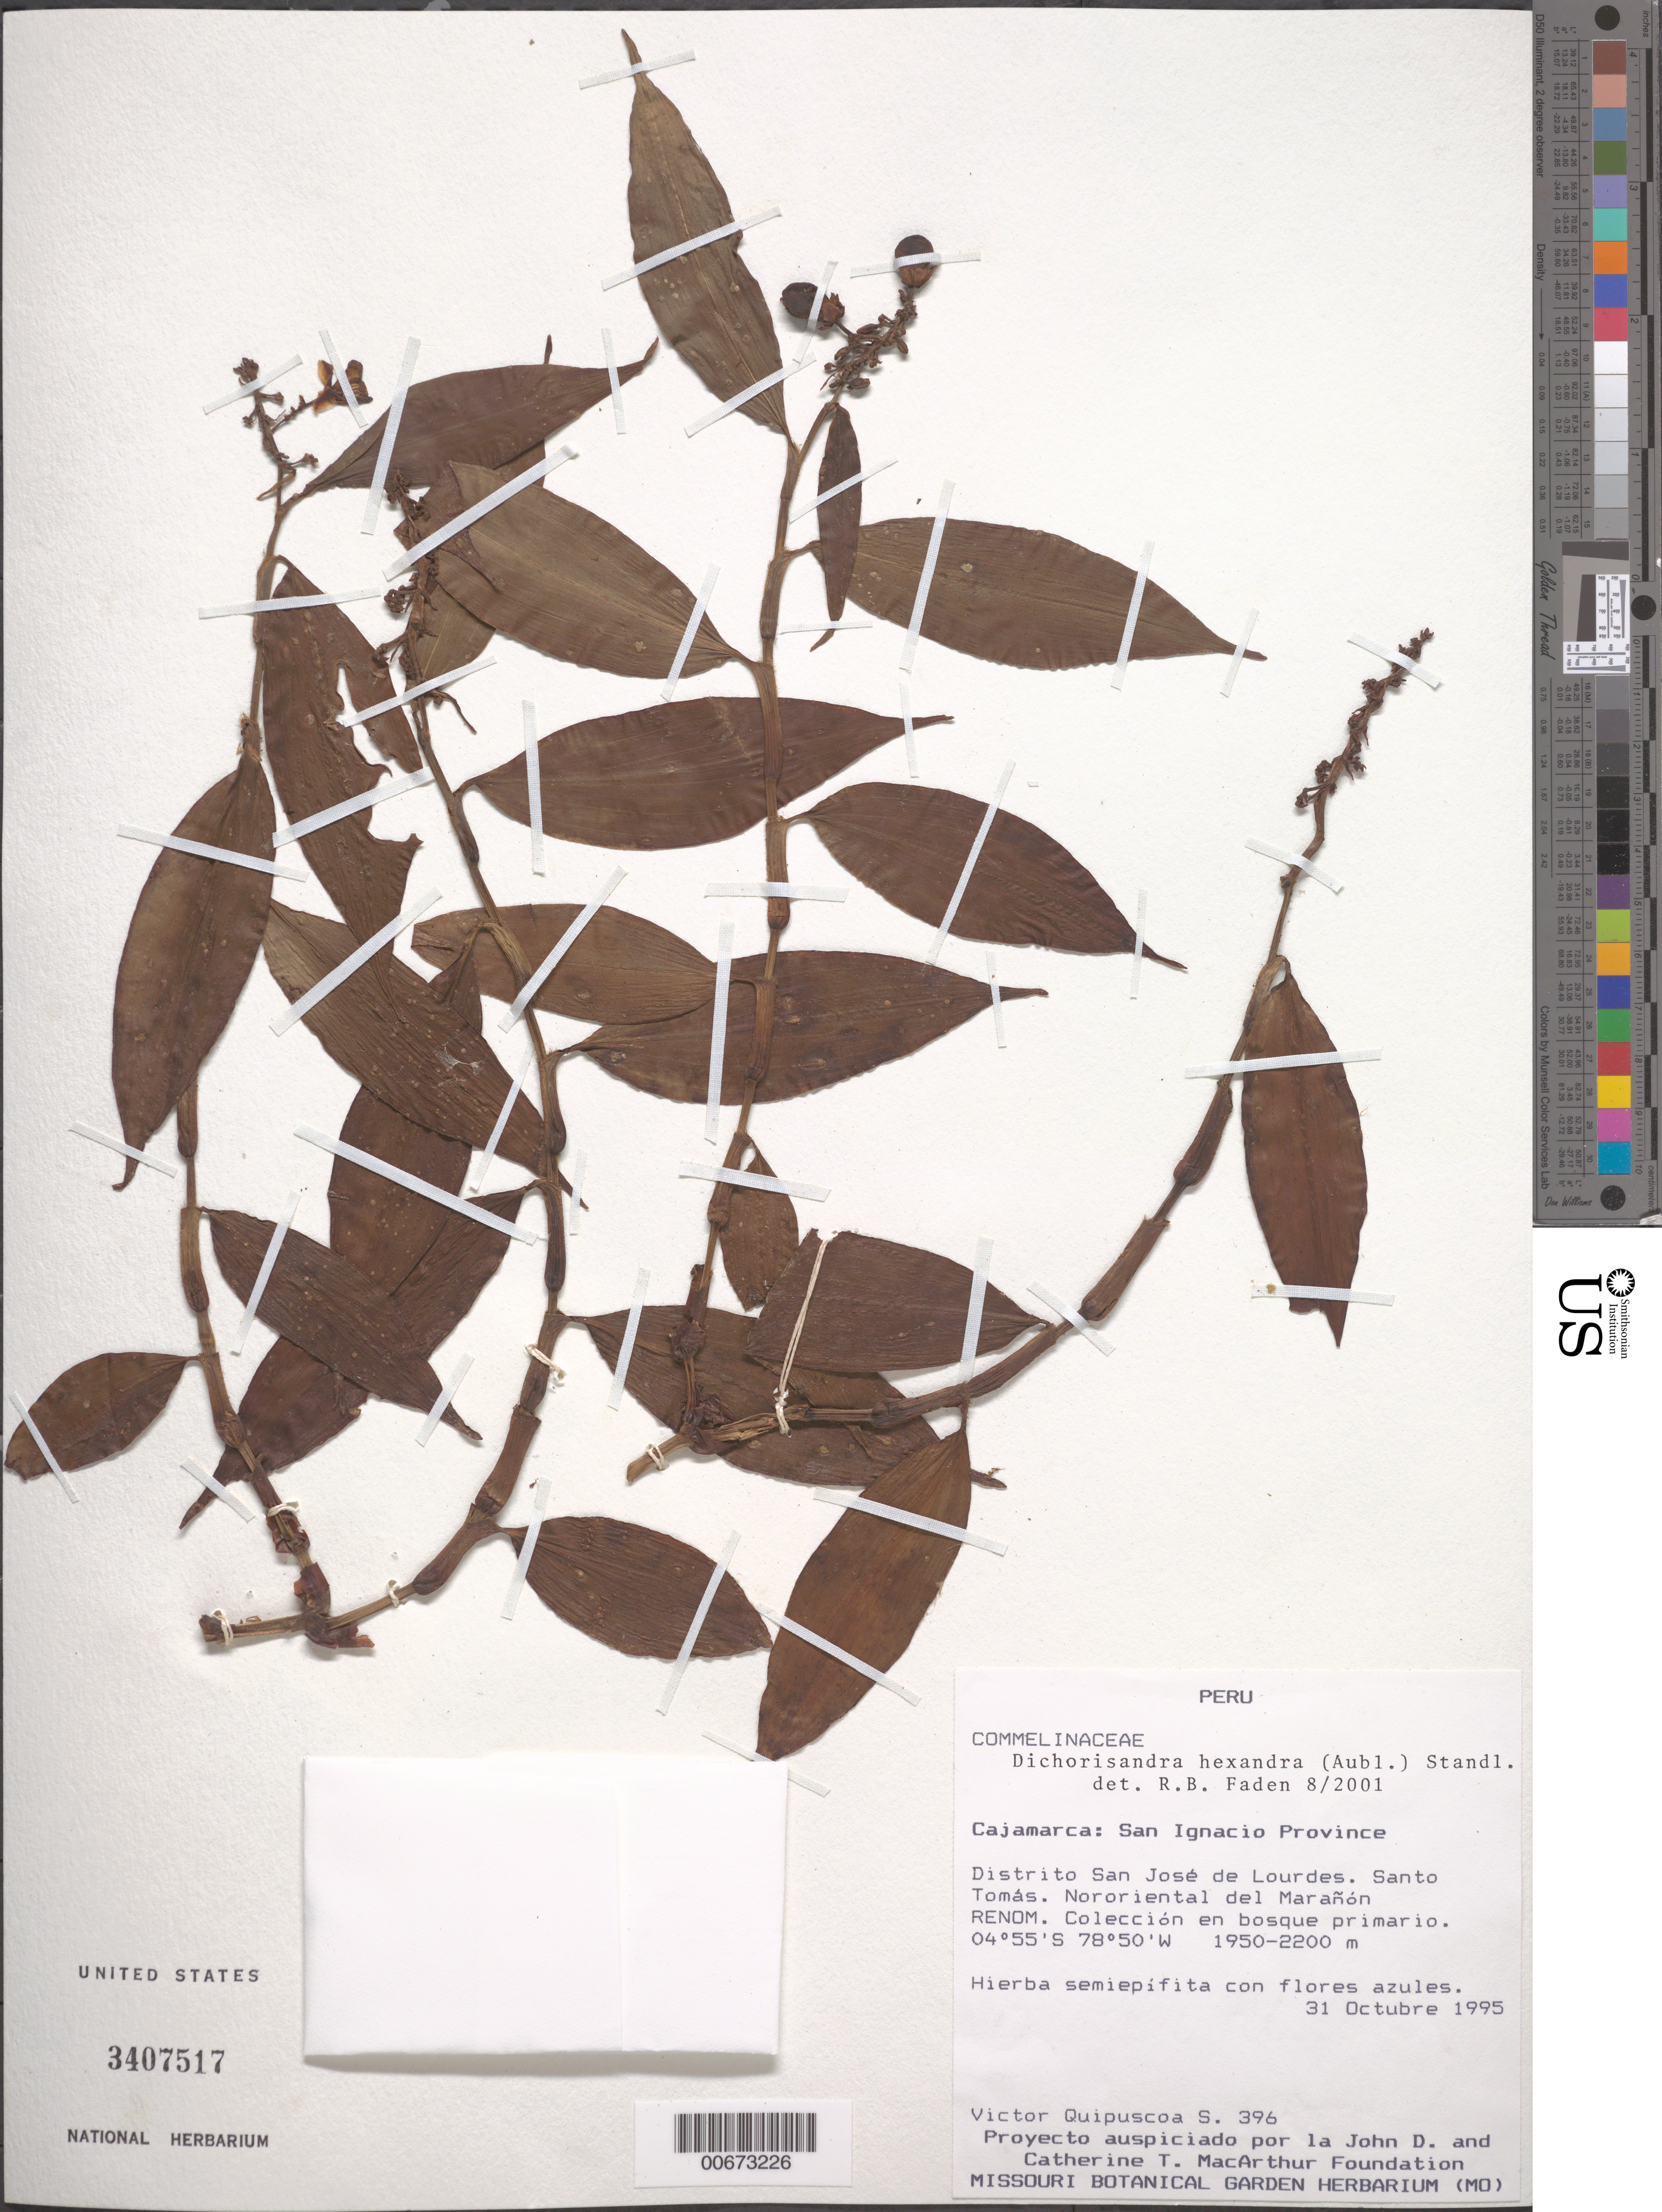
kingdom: Plantae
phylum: Tracheophyta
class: Liliopsida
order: Commelinales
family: Commelinaceae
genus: Dichorisandra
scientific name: Dichorisandra hexandra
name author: (Aubl.) Standl.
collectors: V. Quipuscoa S.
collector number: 396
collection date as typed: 31 Oct 1995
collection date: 1995-10-31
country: Peru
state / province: Cajamarca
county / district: San Ignacio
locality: San José de Lourdes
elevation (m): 1950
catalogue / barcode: US 3407517